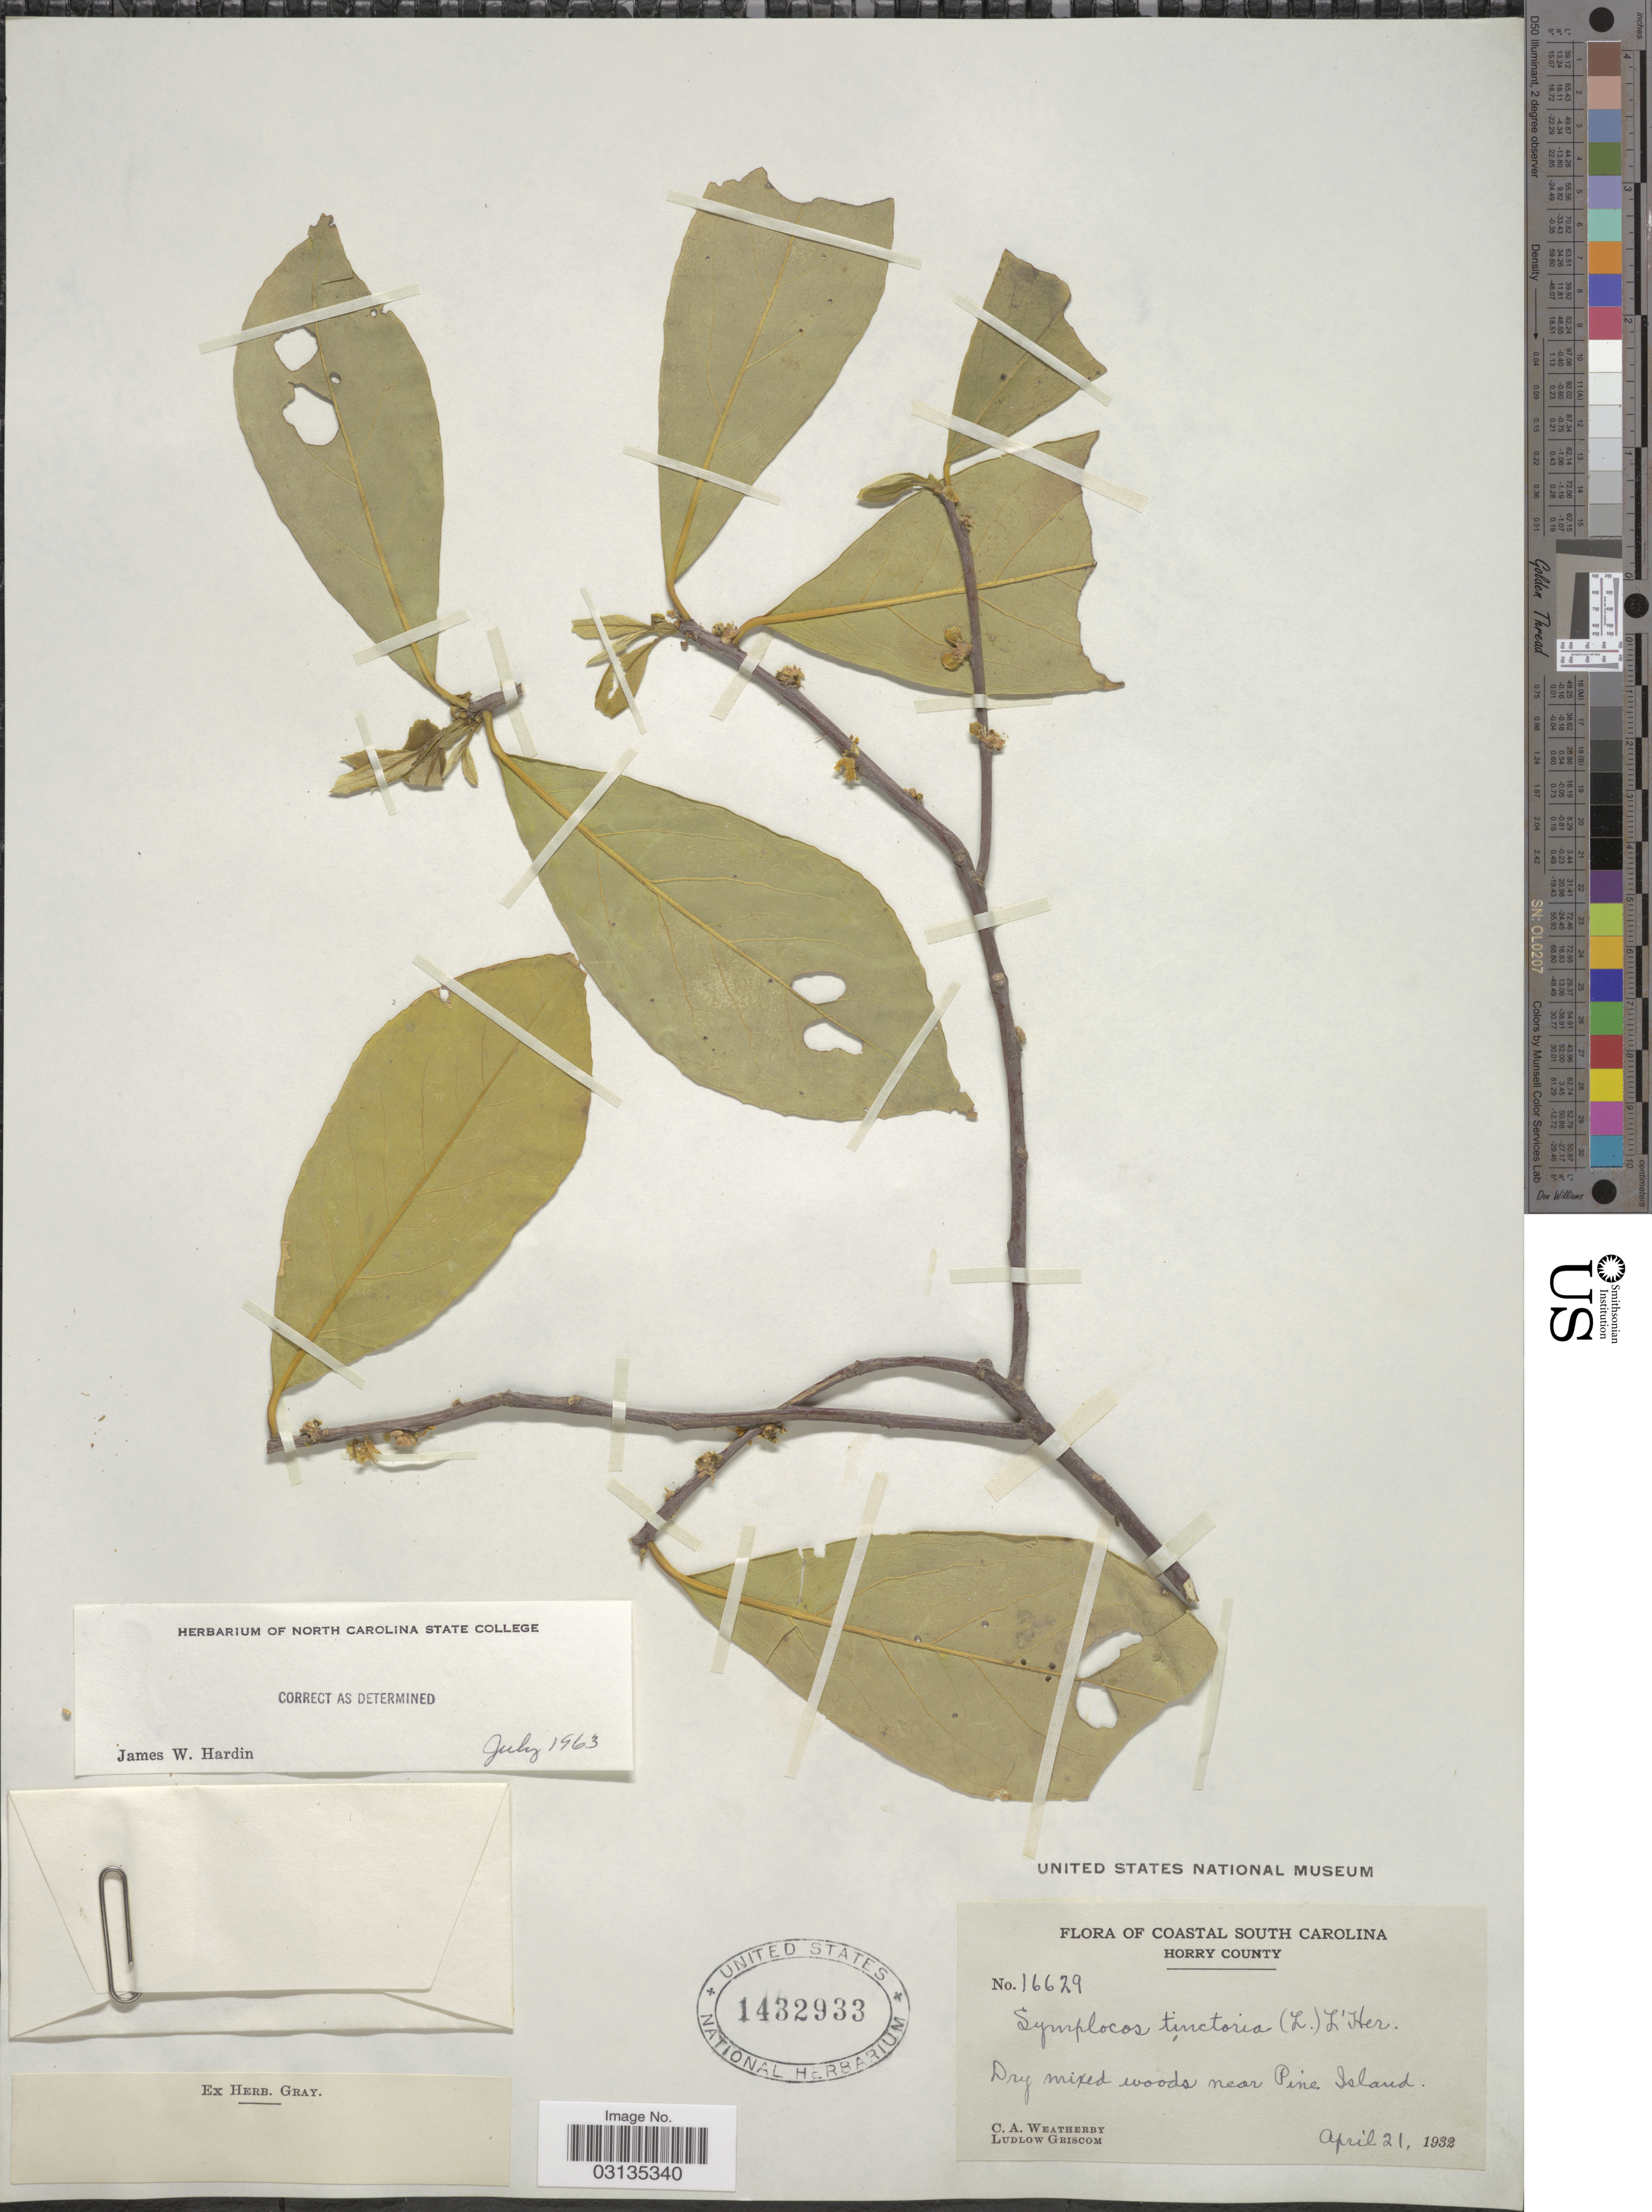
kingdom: Plantae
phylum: Tracheophyta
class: Magnoliopsida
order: Ericales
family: Symplocaceae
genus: Symplocos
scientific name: Symplocos tinctoria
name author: (L.) L'Hér.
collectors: C. A. Weatherby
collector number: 16629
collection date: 1932-04-21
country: United States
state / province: South Carolina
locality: Coastal South Carolina, Horry County, Dry mixed woods near Pine Island.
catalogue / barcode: US 1432933